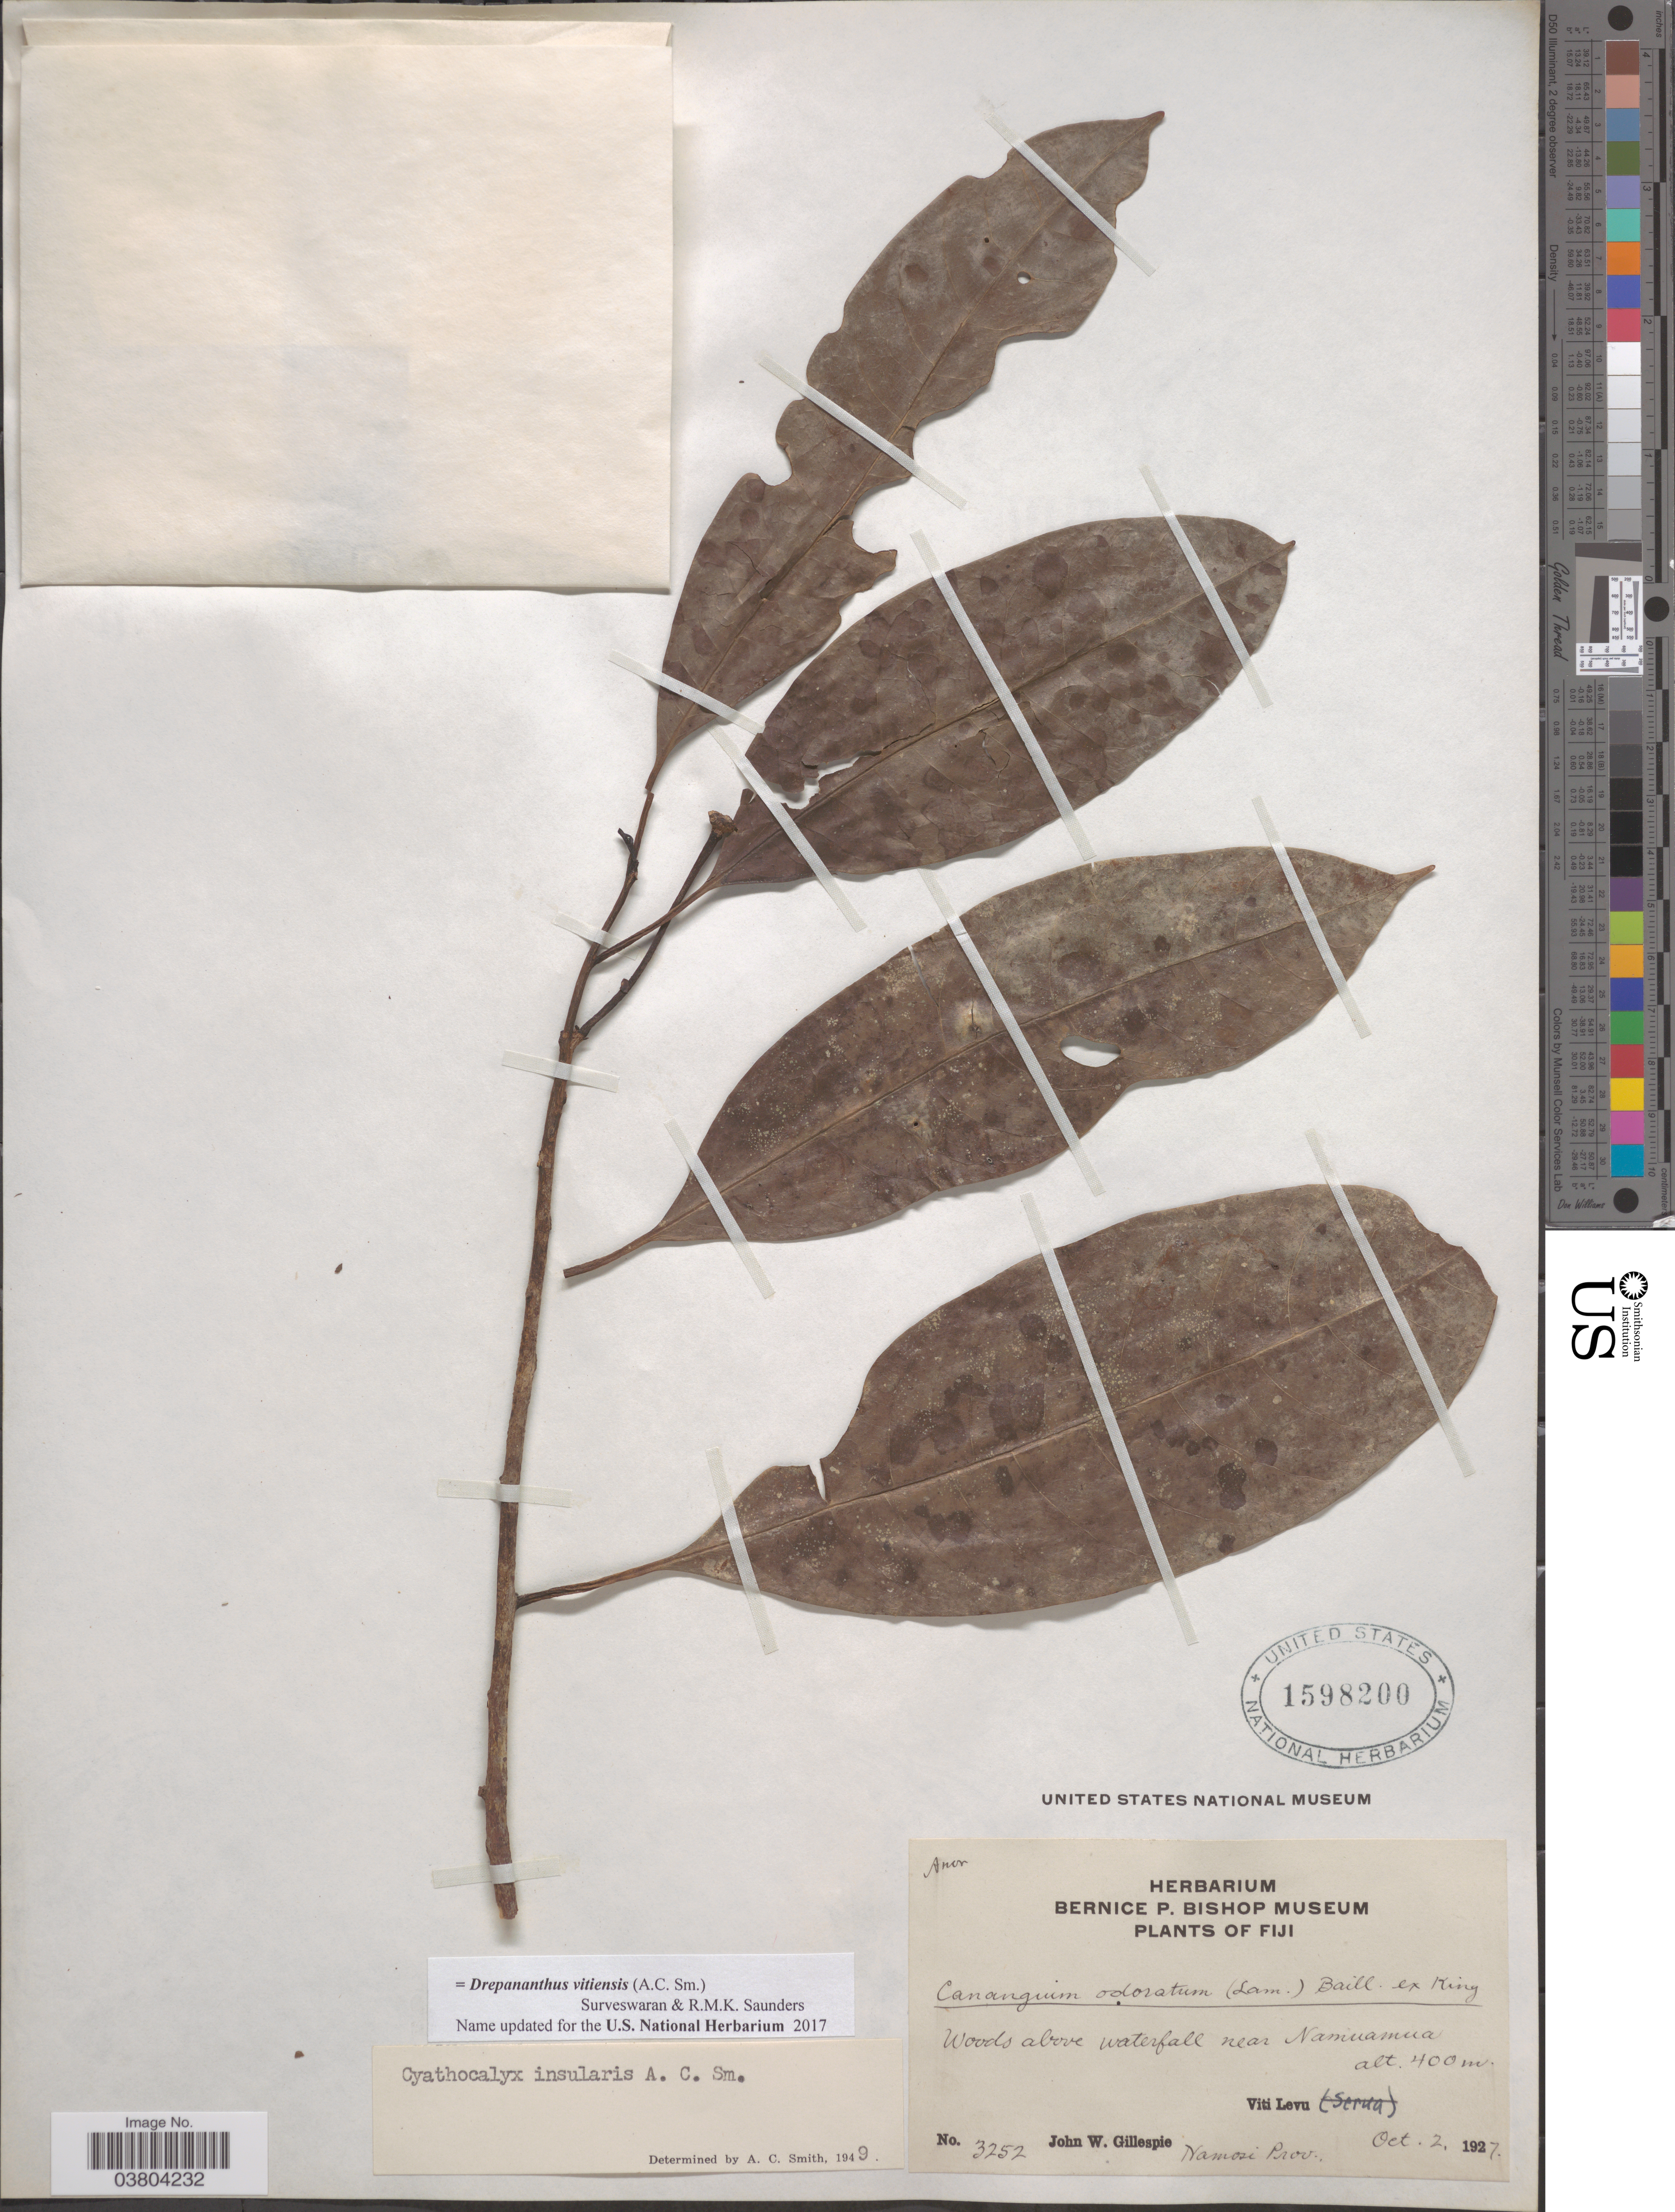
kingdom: Plantae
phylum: Tracheophyta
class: Magnoliopsida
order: Magnoliales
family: Annonaceae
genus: Drepananthus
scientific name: Drepananthus vitiensis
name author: (A.C. Sm.) Surveswaran & R.M.K. Saunders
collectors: J. W. Gillespie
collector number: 3252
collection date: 1927-10-02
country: Fiji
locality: Woods above waterfall near Namuamua. Viti Levu. Namosi Prov.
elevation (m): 400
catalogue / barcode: US 1598200